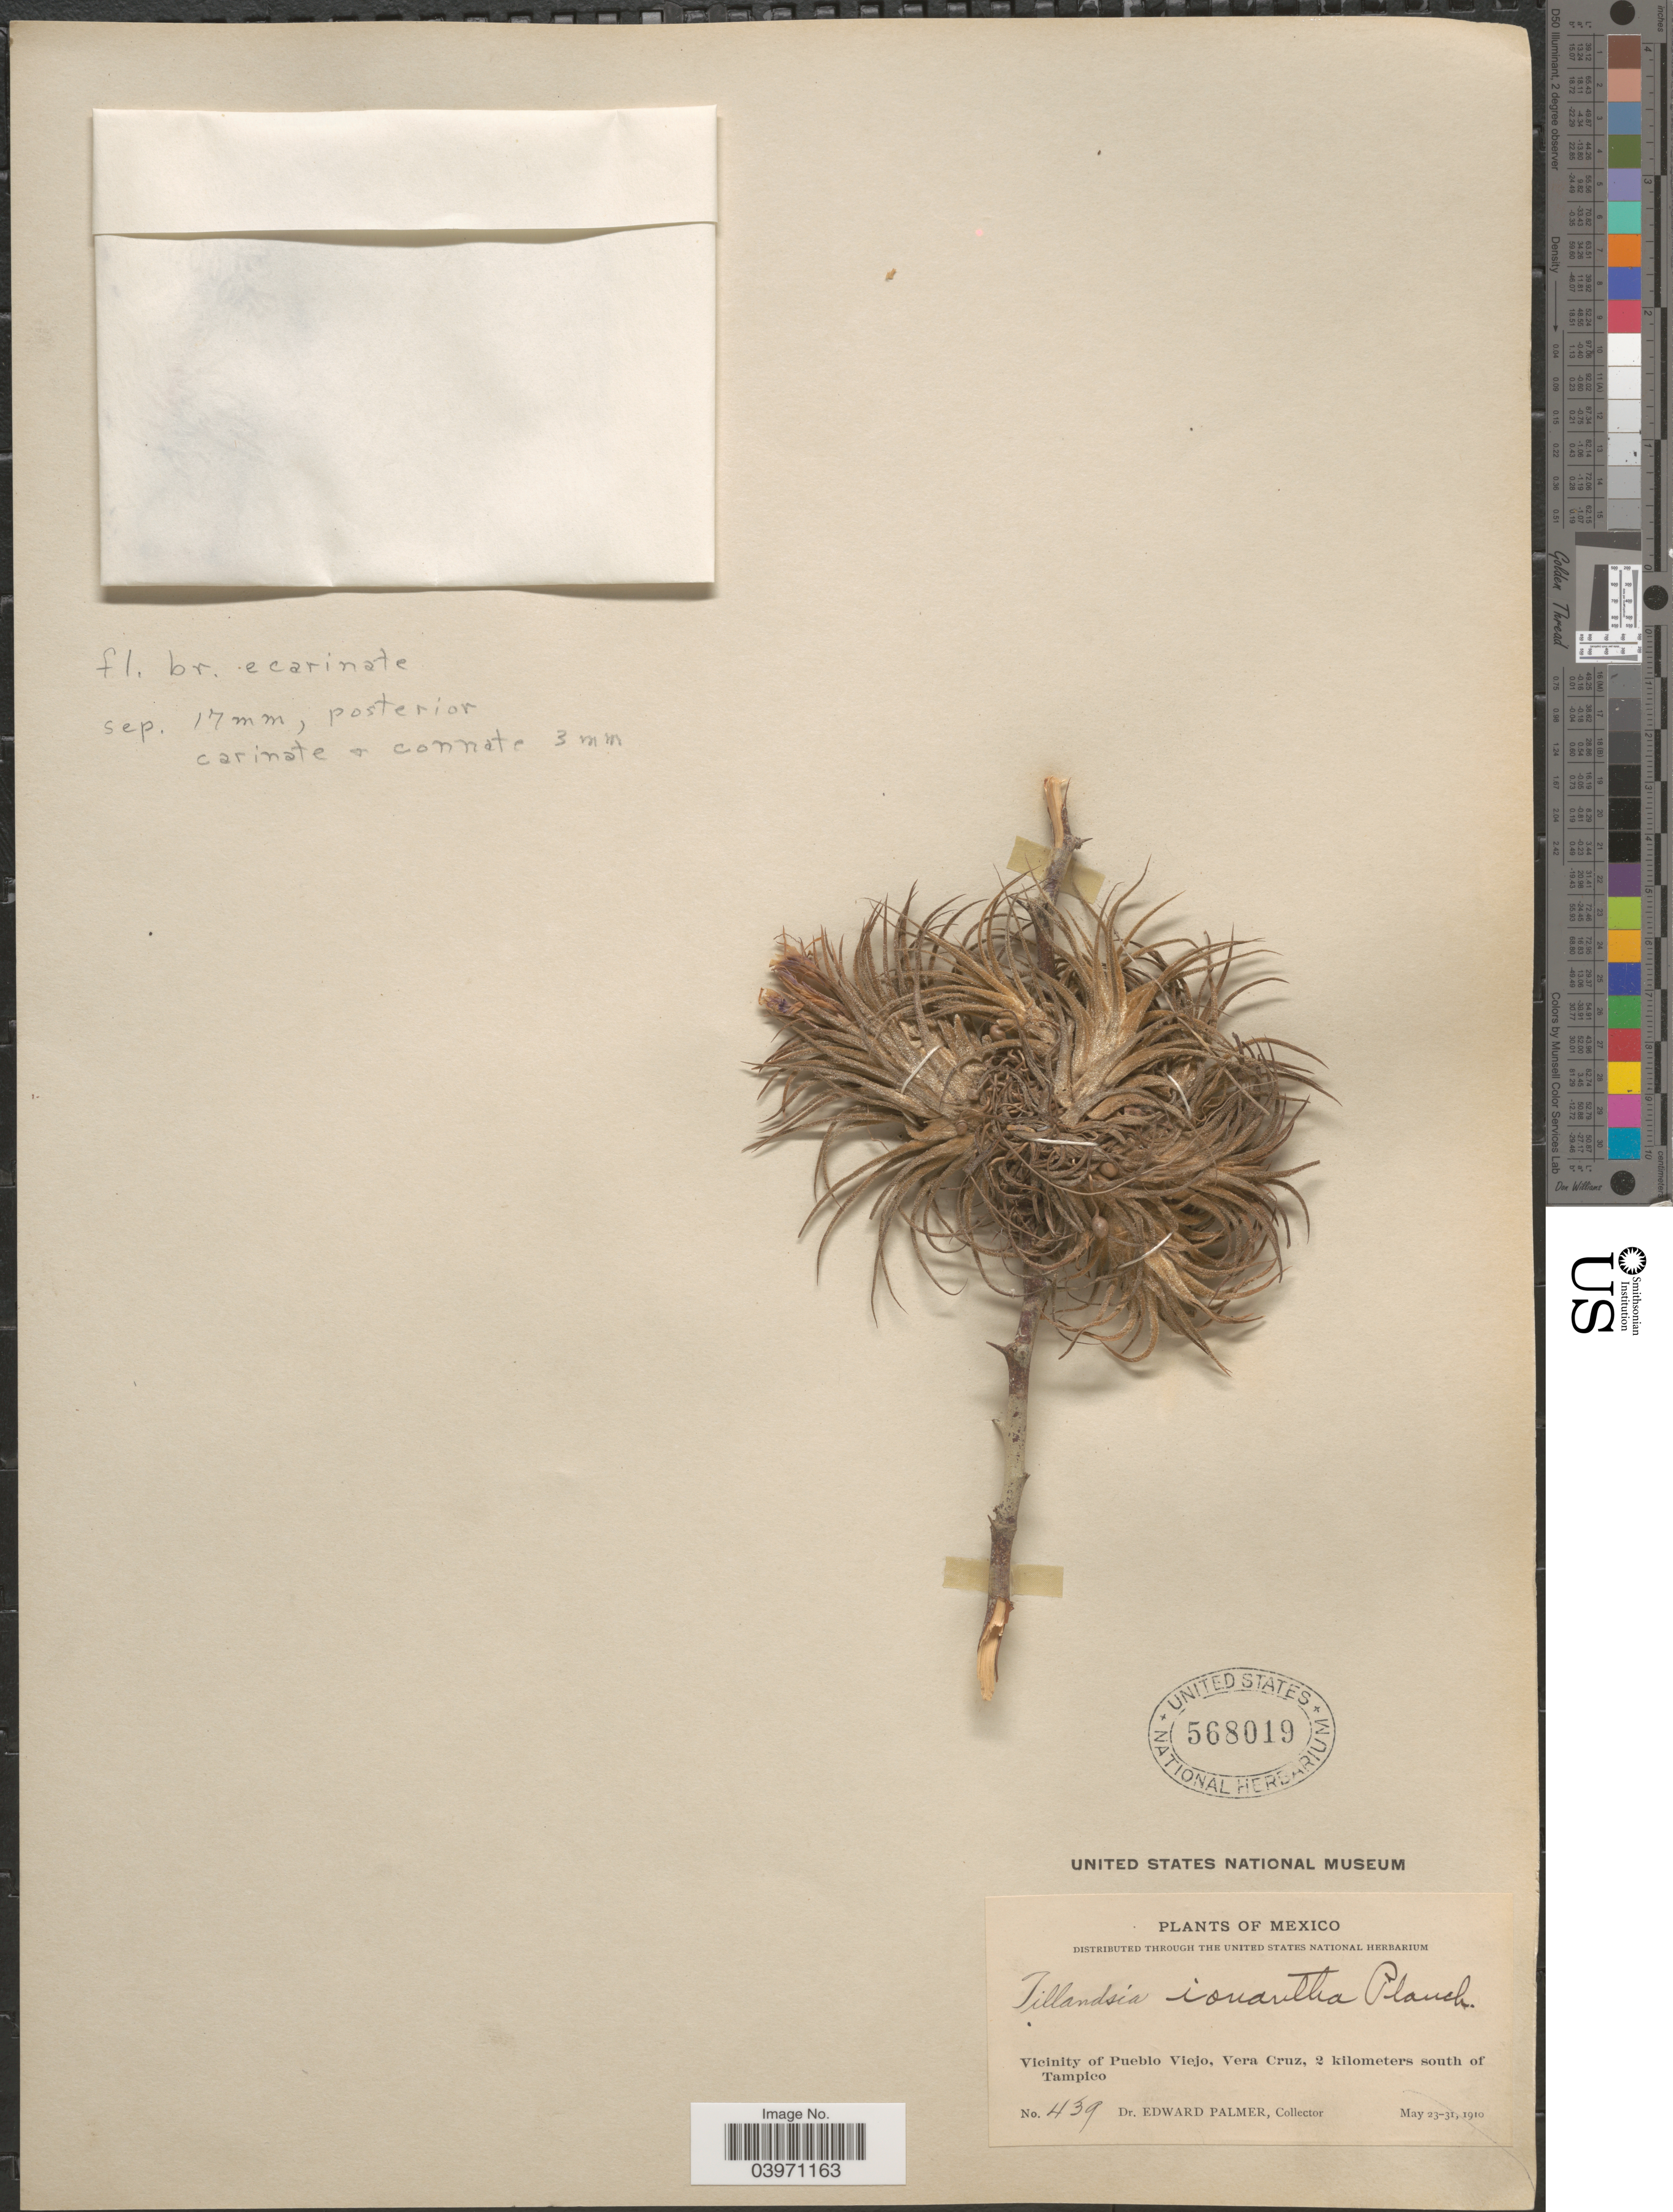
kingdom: Plantae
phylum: Tracheophyta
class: Liliopsida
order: Poales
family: Bromeliaceae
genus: Tillandsia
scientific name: Tillandsia ionantha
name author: Planch.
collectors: E. Palmer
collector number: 439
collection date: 1910-05-23/1910-05-31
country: Mexico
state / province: Veracruz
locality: Vicinity of Pueblo Viejo, Vera Cruz, 2 kilometers south of Tampico.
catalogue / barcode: US 568019